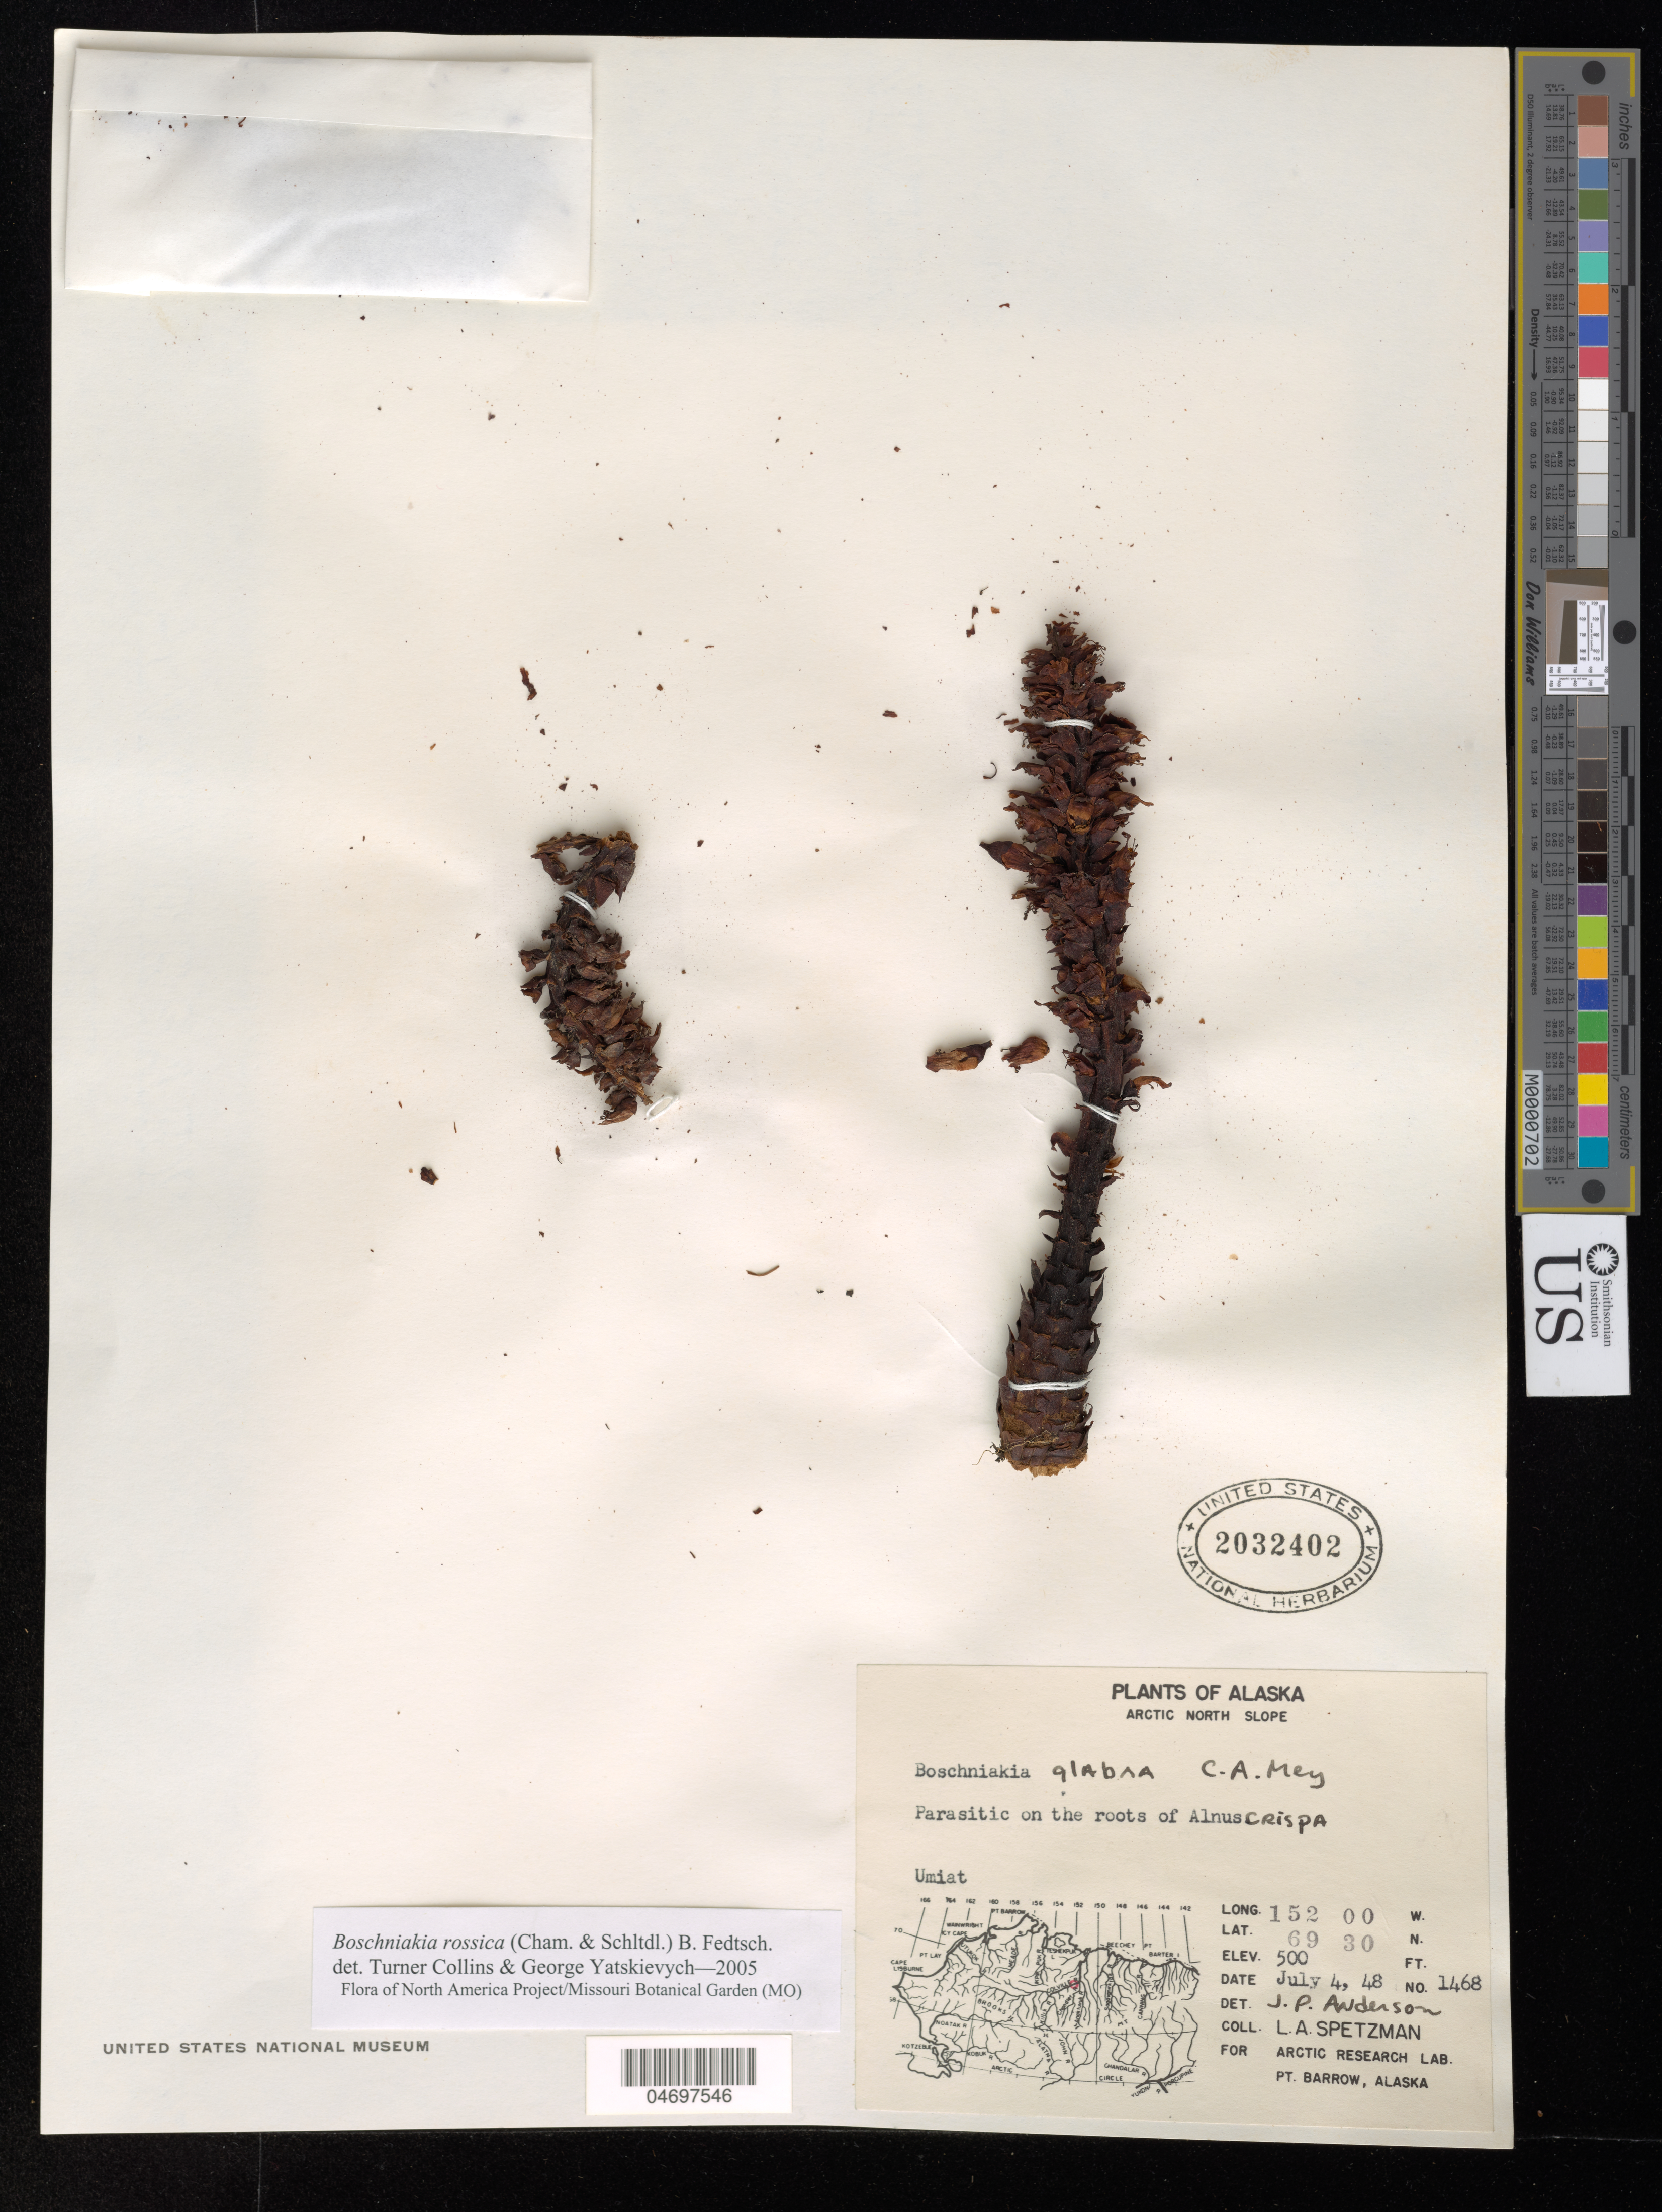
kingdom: Plantae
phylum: Tracheophyta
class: Magnoliopsida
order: Lamiales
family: Orobanchaceae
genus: Boschniakia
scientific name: Boschniakia rossica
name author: (Cham. & Schltdl.) B. Fedtsch.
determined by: Collins, L. T.; Yatskievych, G. A.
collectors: L. Spetzman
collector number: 1468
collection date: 1948-07-04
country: United States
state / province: Alaska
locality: Arctic North Slope. Sandbars, Umiat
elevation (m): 122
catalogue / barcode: US 2032402